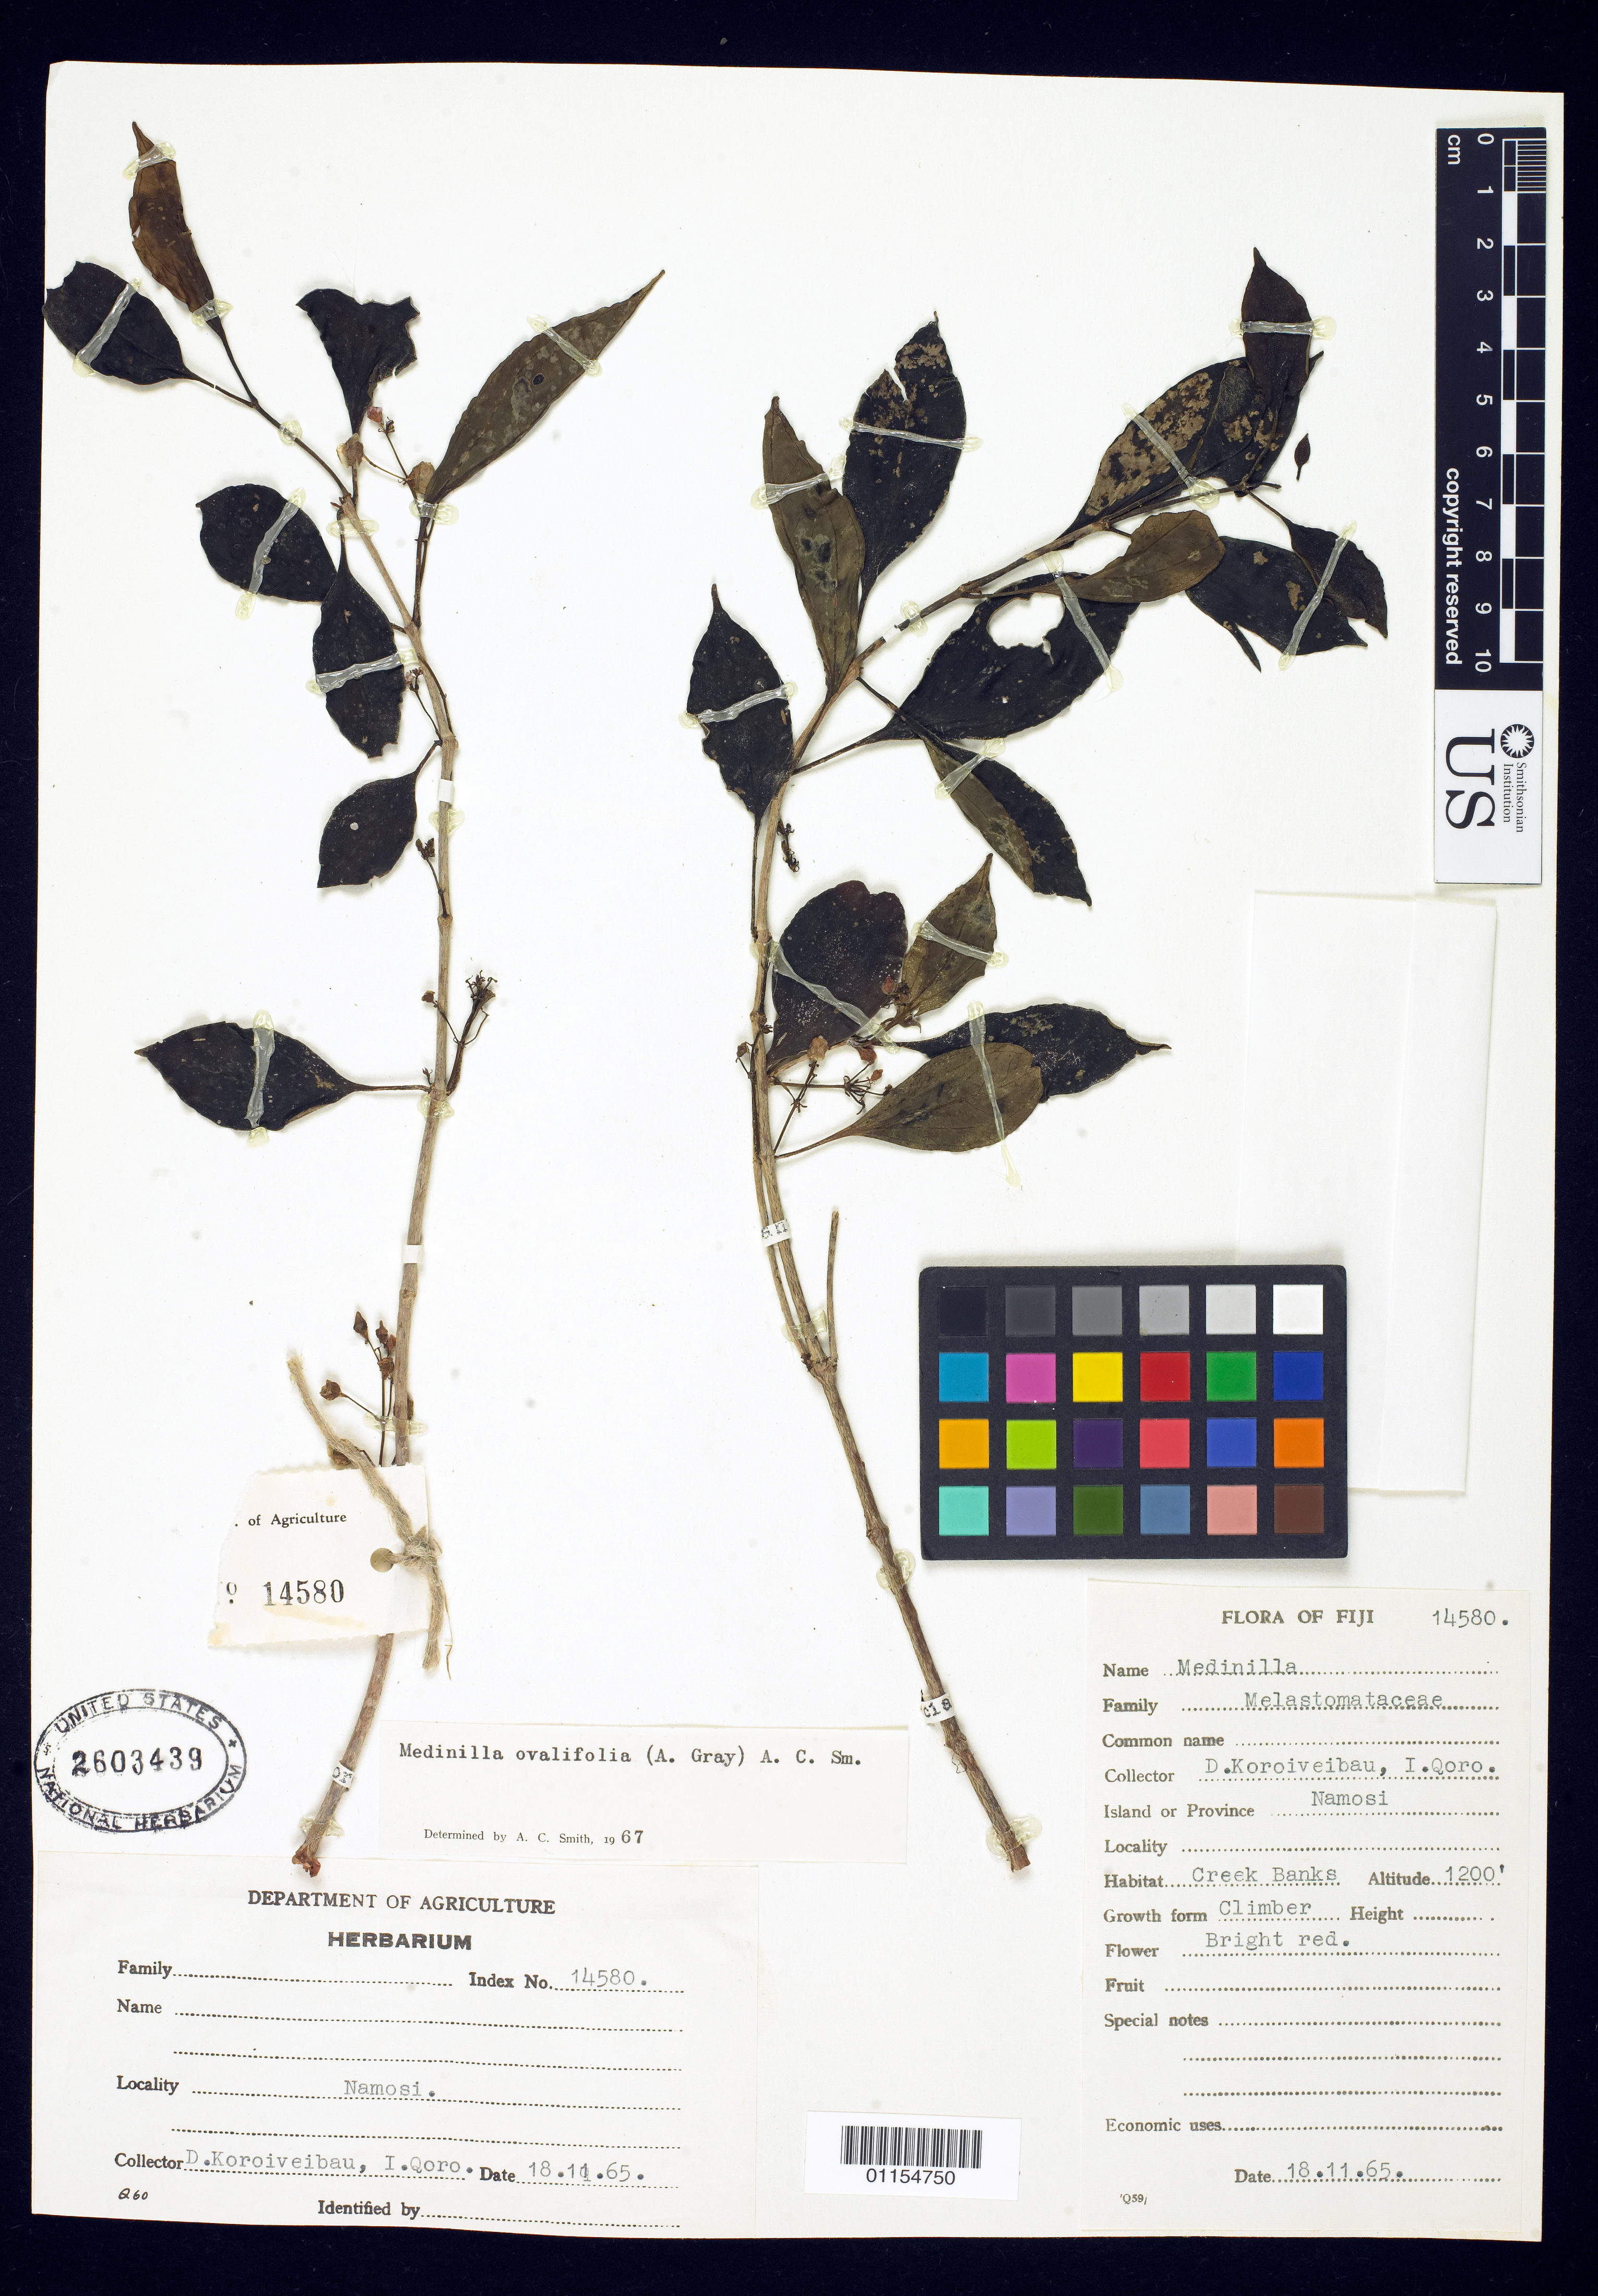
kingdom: Plantae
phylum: Tracheophyta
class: Magnoliopsida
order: Myrtales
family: Melastomataceae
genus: Medinilla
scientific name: Medinilla ovalifolia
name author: (A. Gray) A.C. Sm.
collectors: D. Koroiveibau & I. Qoro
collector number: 14580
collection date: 1965-11-18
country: Fiji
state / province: Namosi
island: Viti Levu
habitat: creek bank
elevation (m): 366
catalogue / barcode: US 2603439